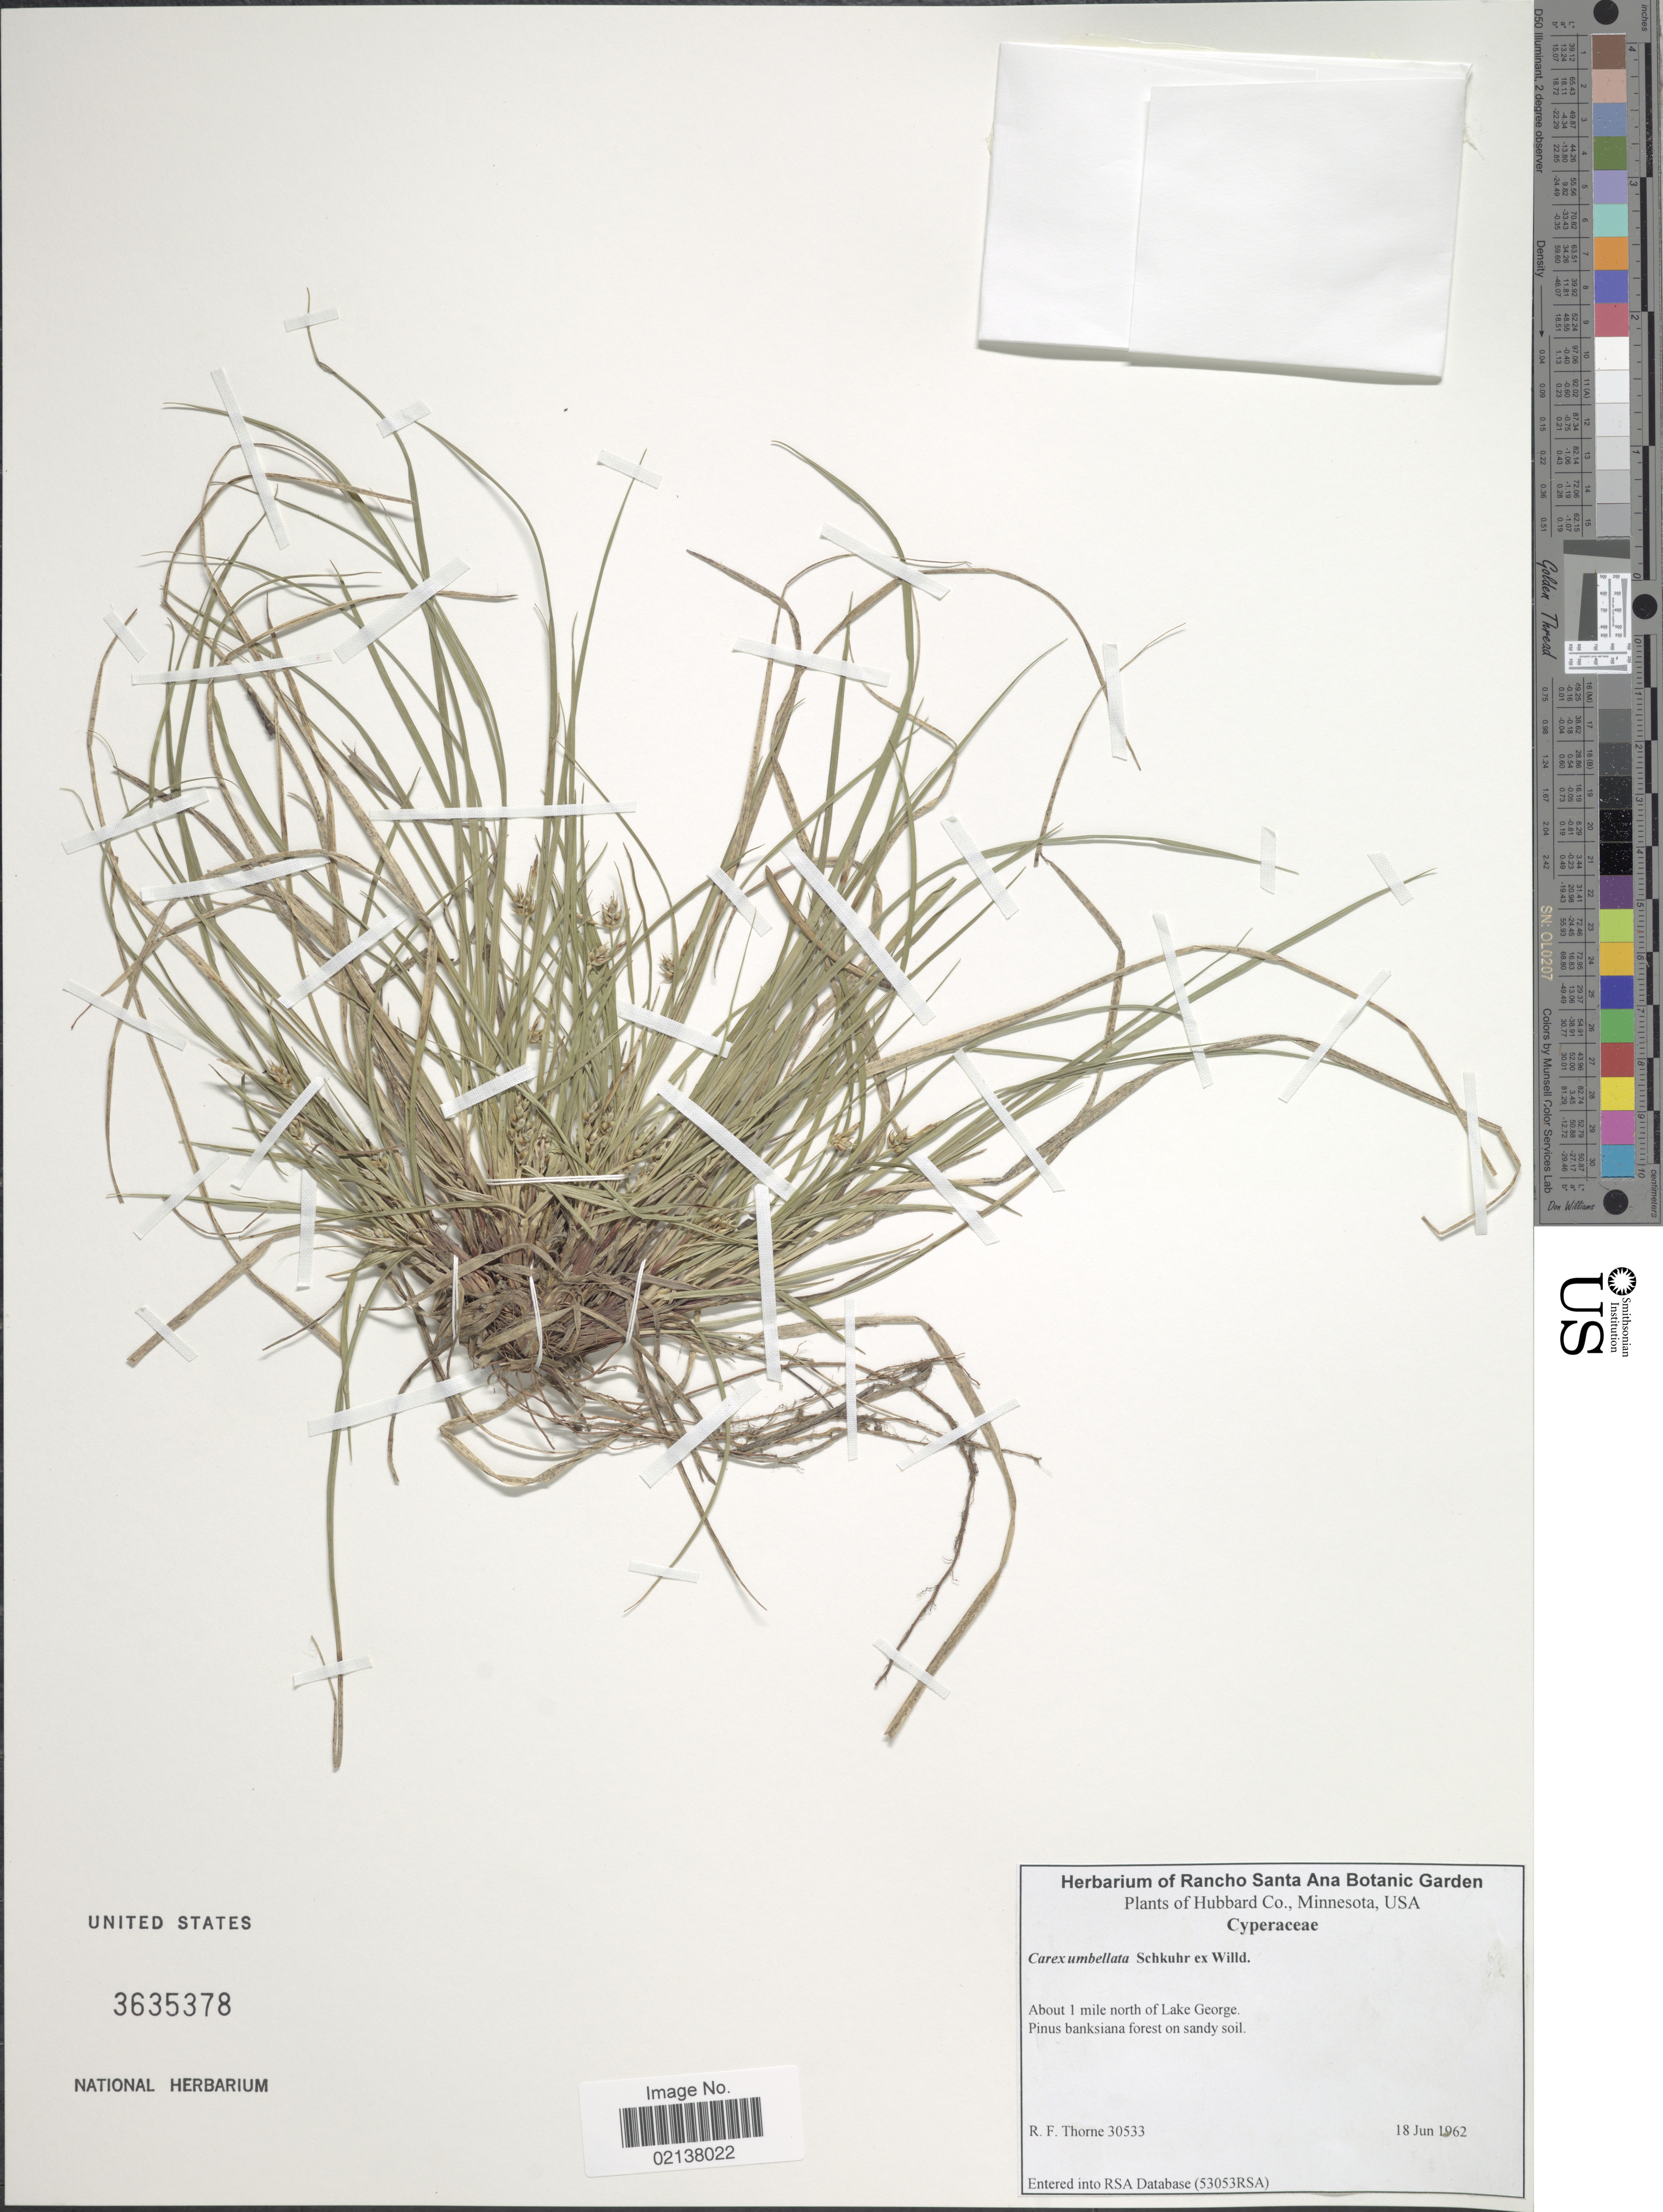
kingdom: Plantae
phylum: Tracheophyta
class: Liliopsida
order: Poales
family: Cyperaceae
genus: Carex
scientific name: Carex umbellata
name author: Schkuhr ex Willd.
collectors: R. Throne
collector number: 30533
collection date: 1962-06-18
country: United States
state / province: Minnesota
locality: Hubbard Co., About 1 mile north of Lake George.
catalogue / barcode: US 3635378